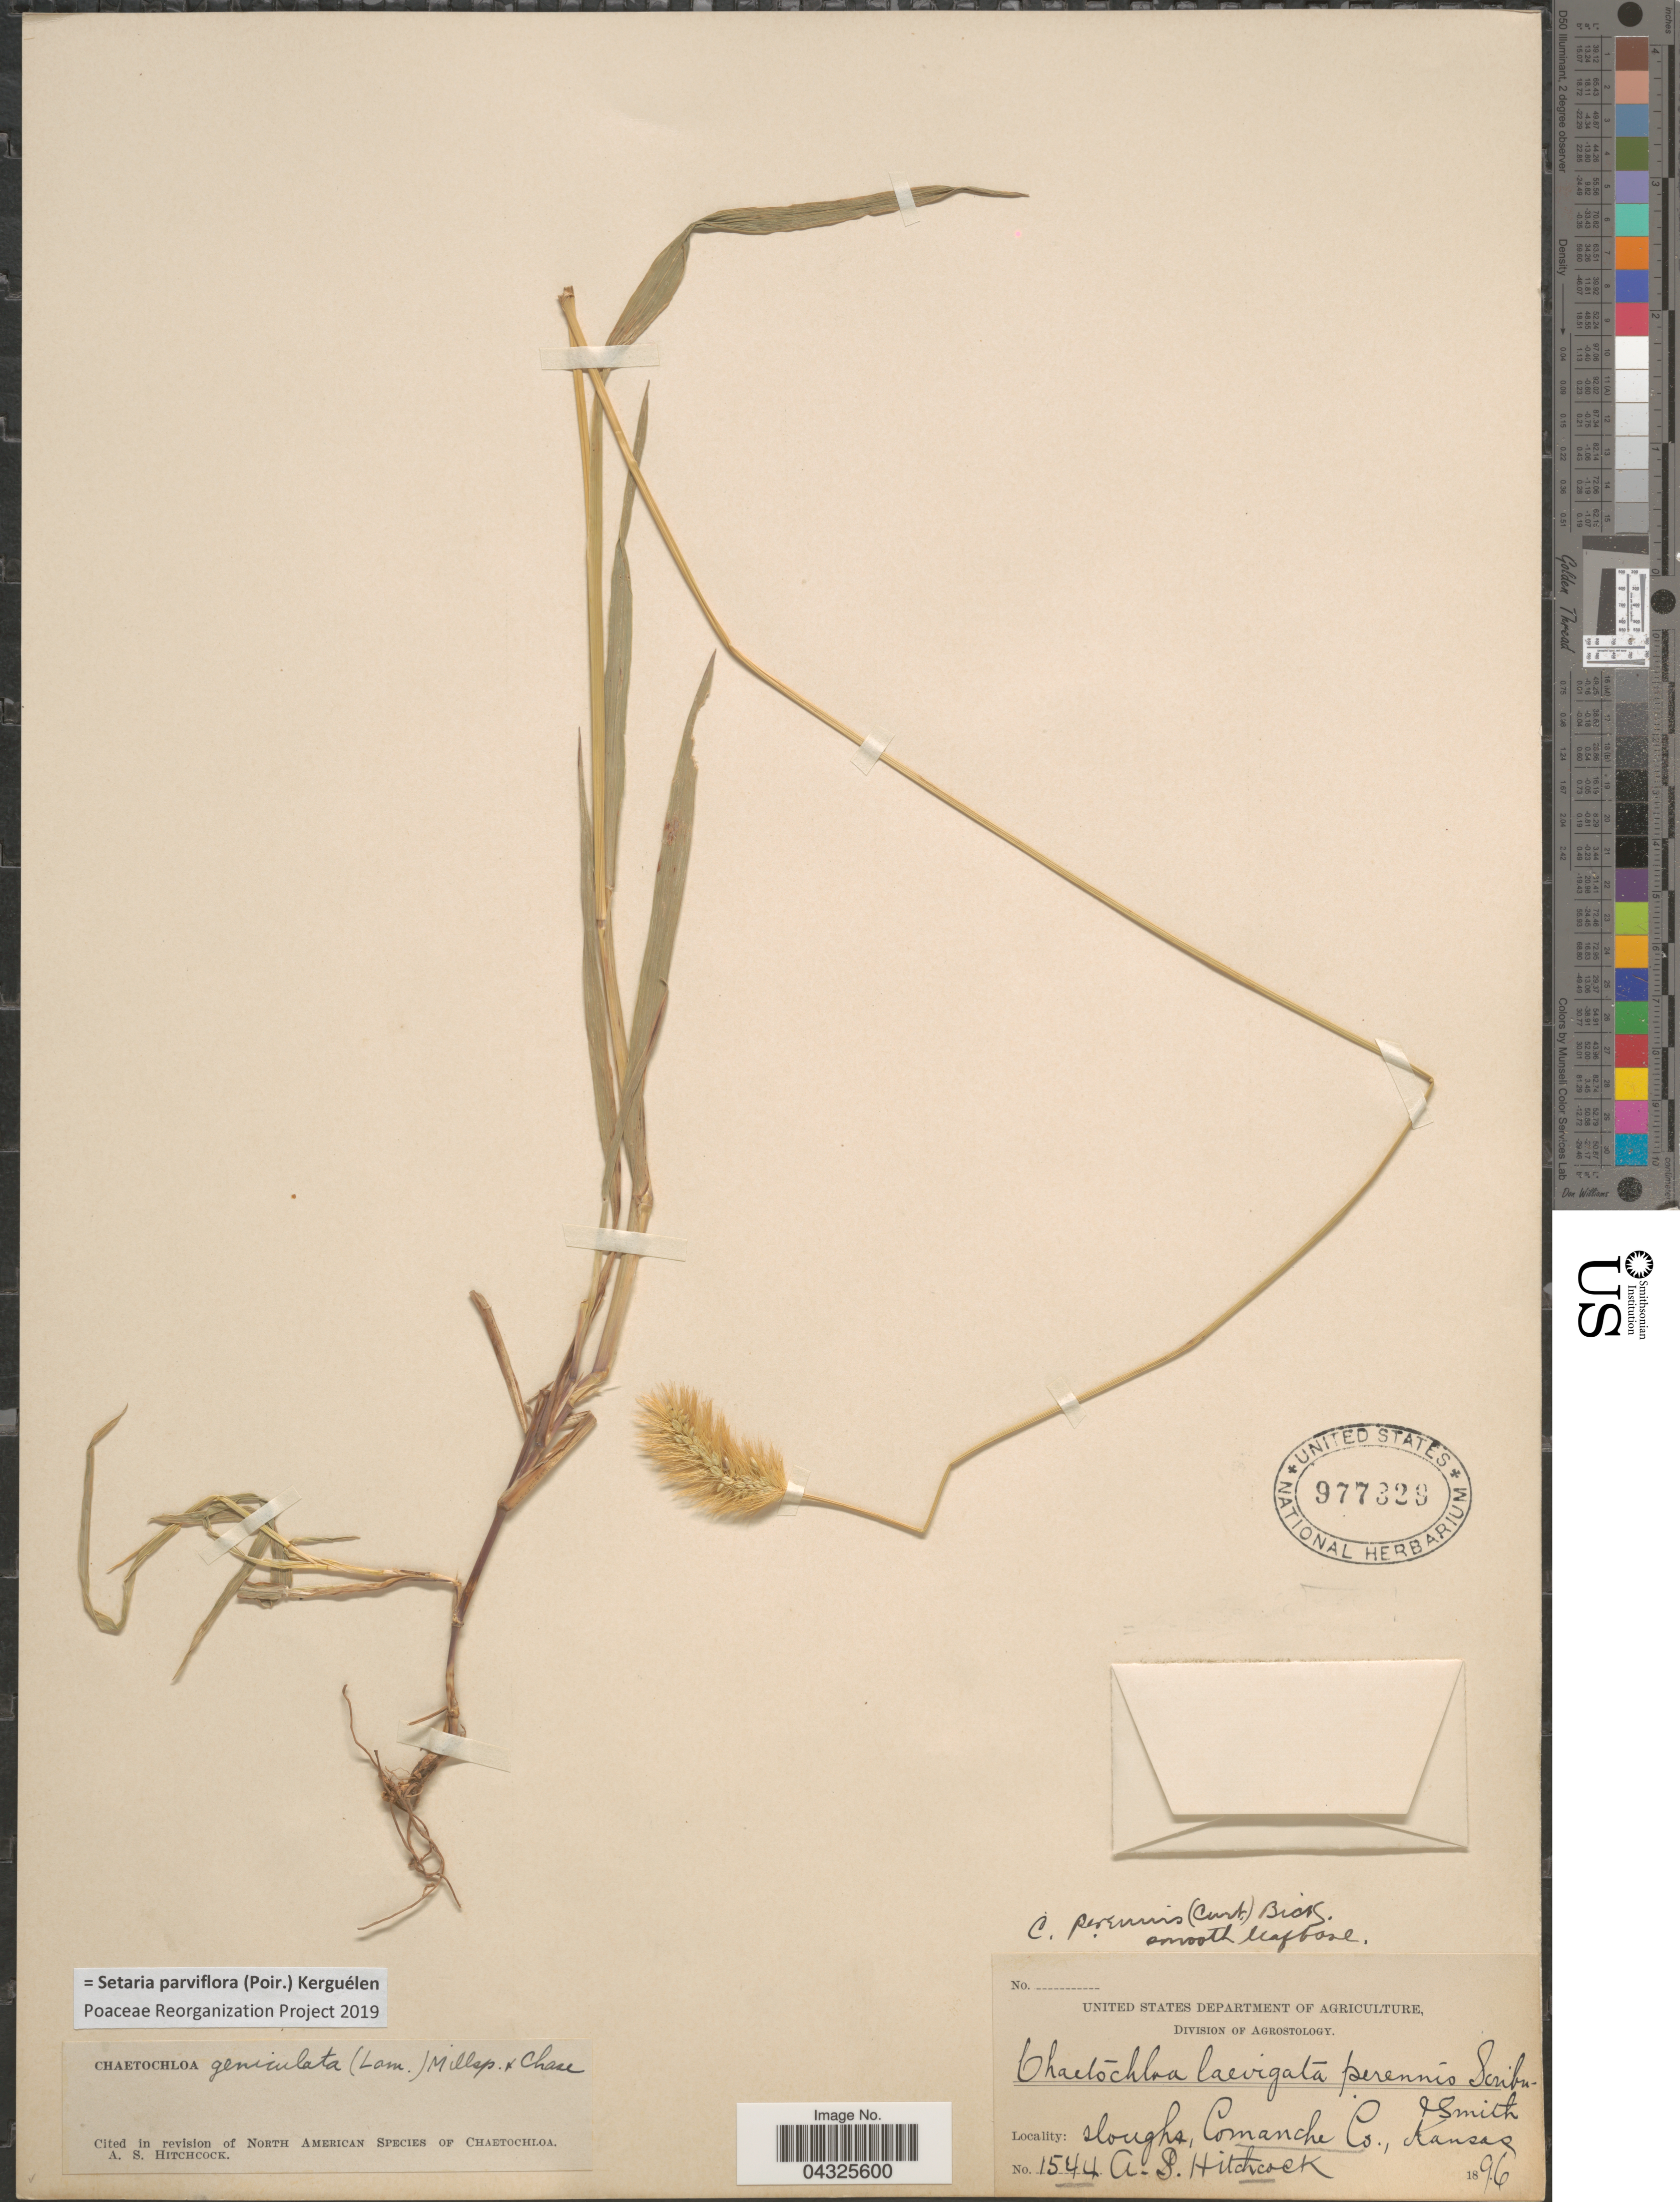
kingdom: Plantae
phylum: Tracheophyta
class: Liliopsida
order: Poales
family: Poaceae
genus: Setaria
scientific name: Setaria parviflora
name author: (Poir.) Kerguélen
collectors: A. S. Hitchcock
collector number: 1544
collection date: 1896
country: United States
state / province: Kansas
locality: Comanche Co.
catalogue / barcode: US 977329